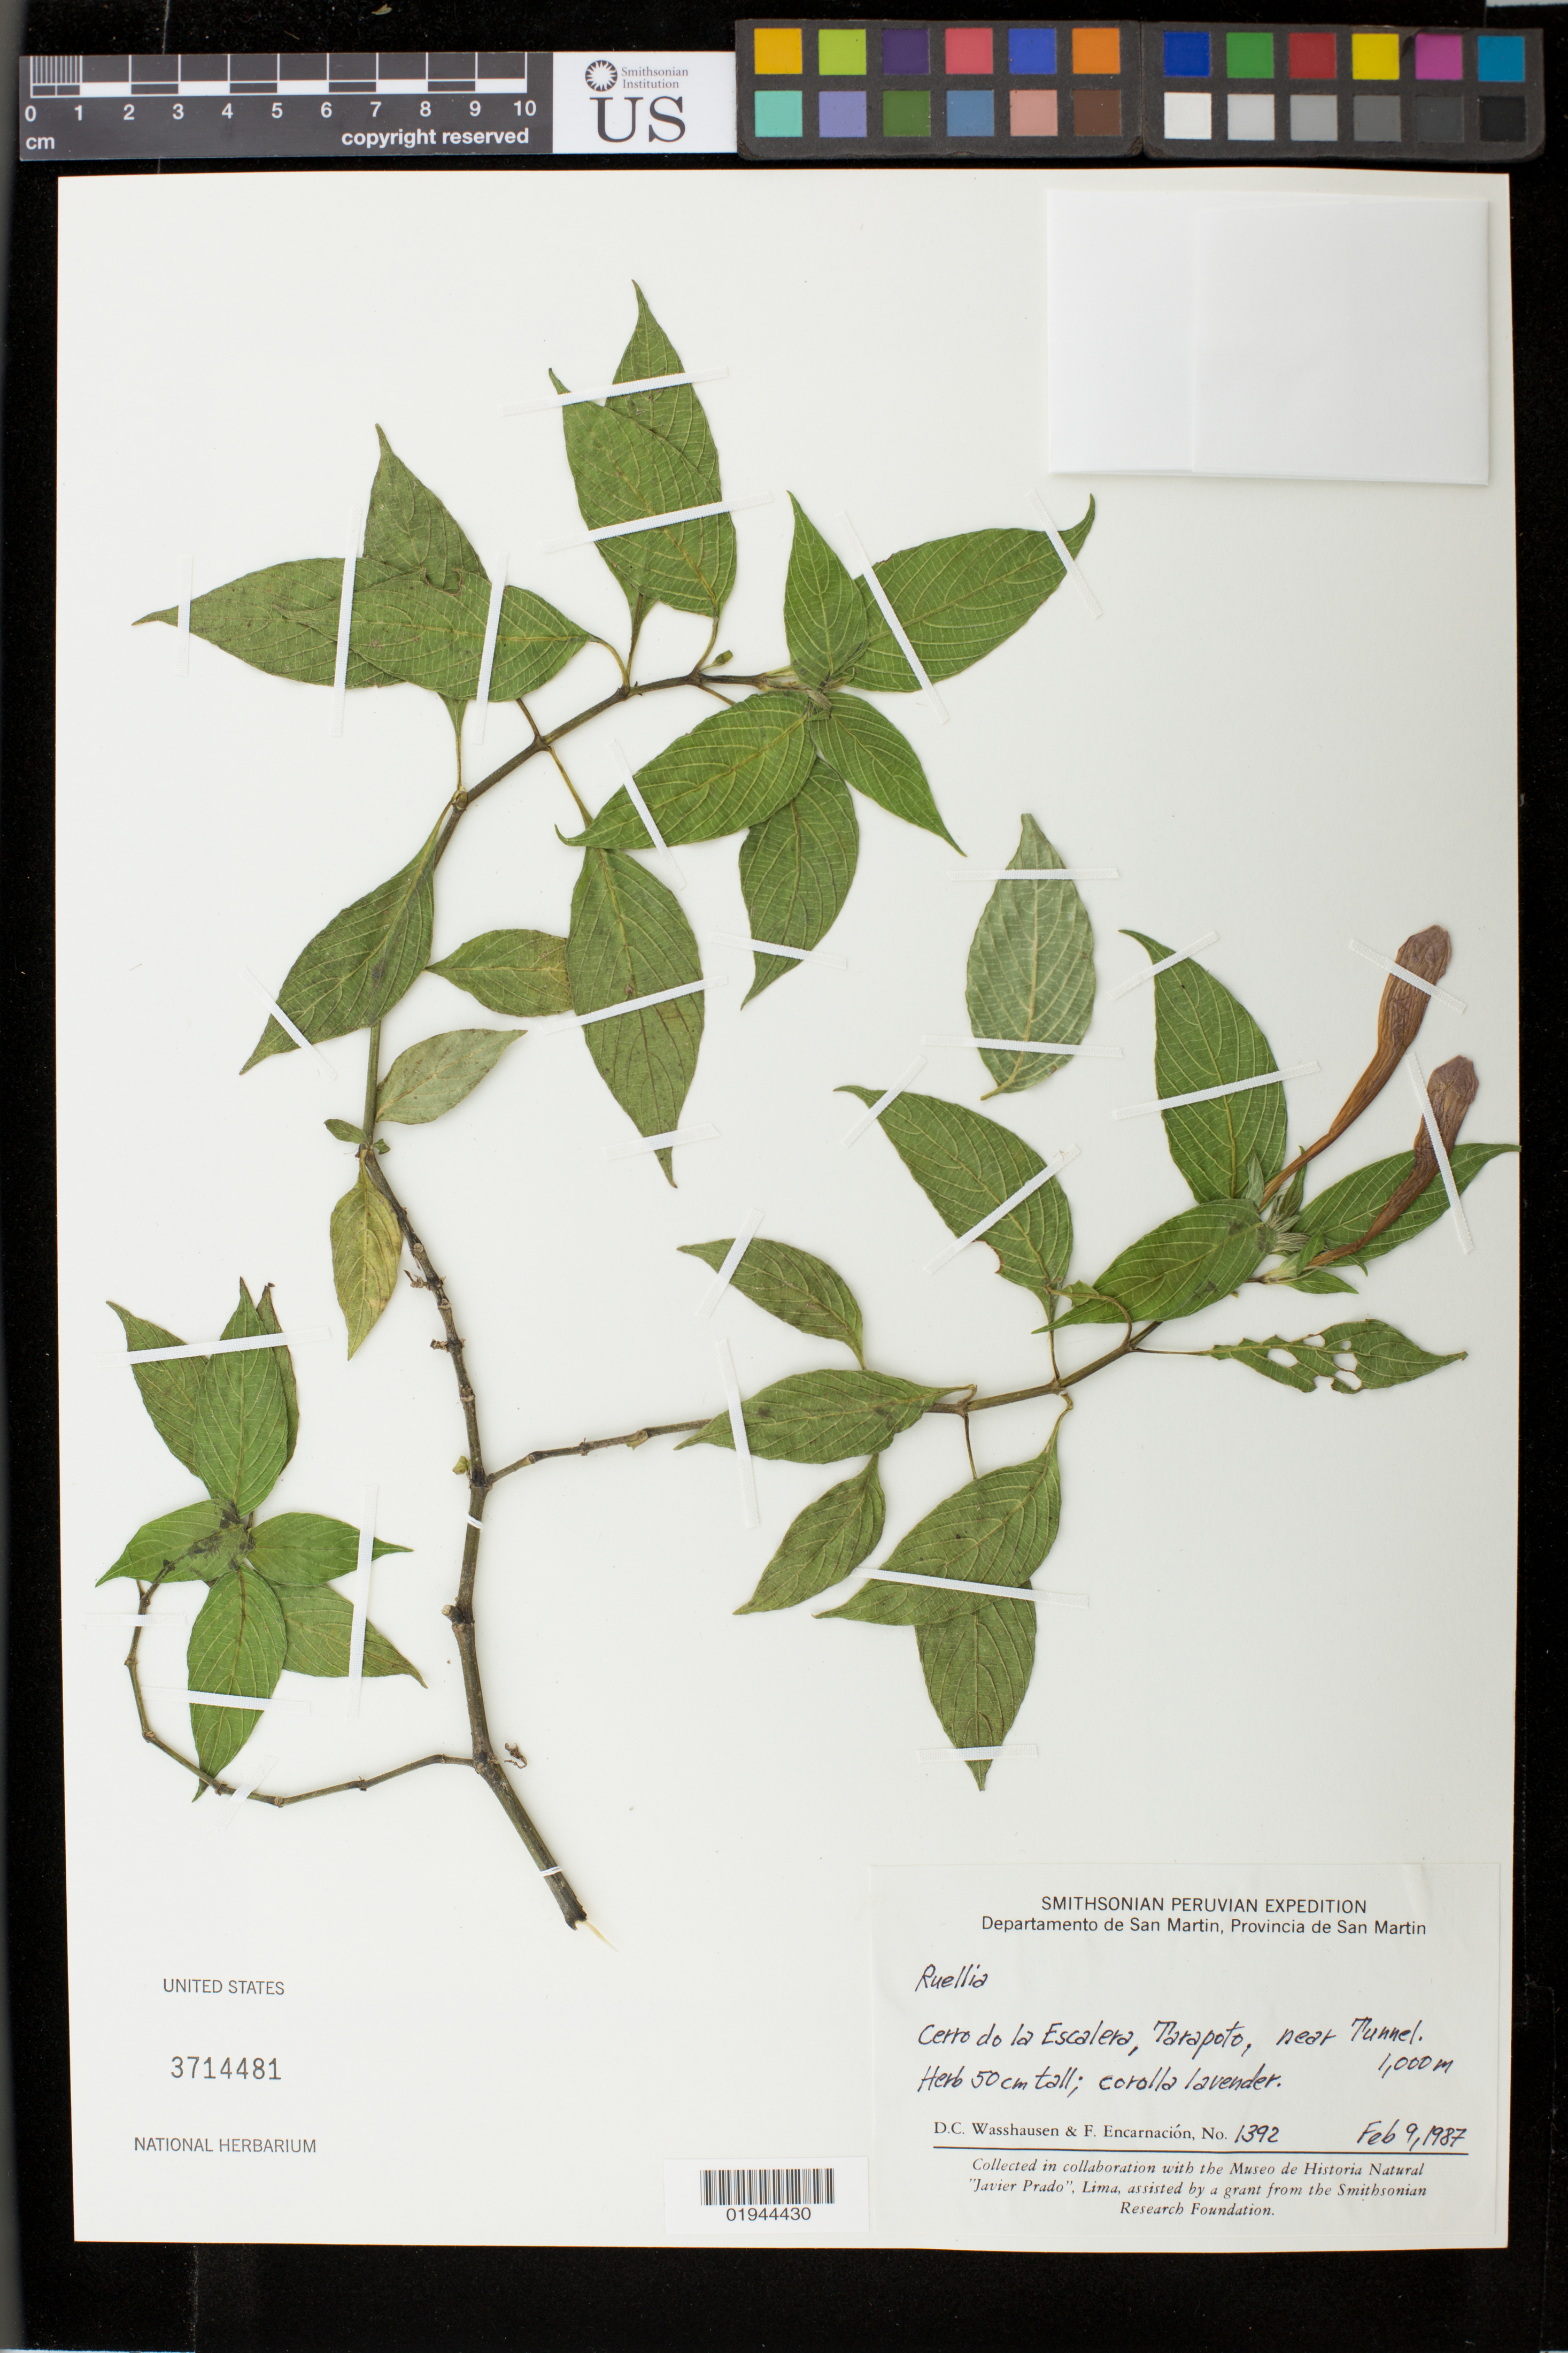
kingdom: Plantae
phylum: Tracheophyta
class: Magnoliopsida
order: Lamiales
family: Acanthaceae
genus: Ruellia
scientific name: Ruellia sp.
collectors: D. C. Wasshausen & F. Encarnación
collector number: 1392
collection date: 1987-02-09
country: Peru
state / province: San Martín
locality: Cerro de la Escalera, Tarapoto, near Tunnel.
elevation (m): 1000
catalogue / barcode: US 3714481